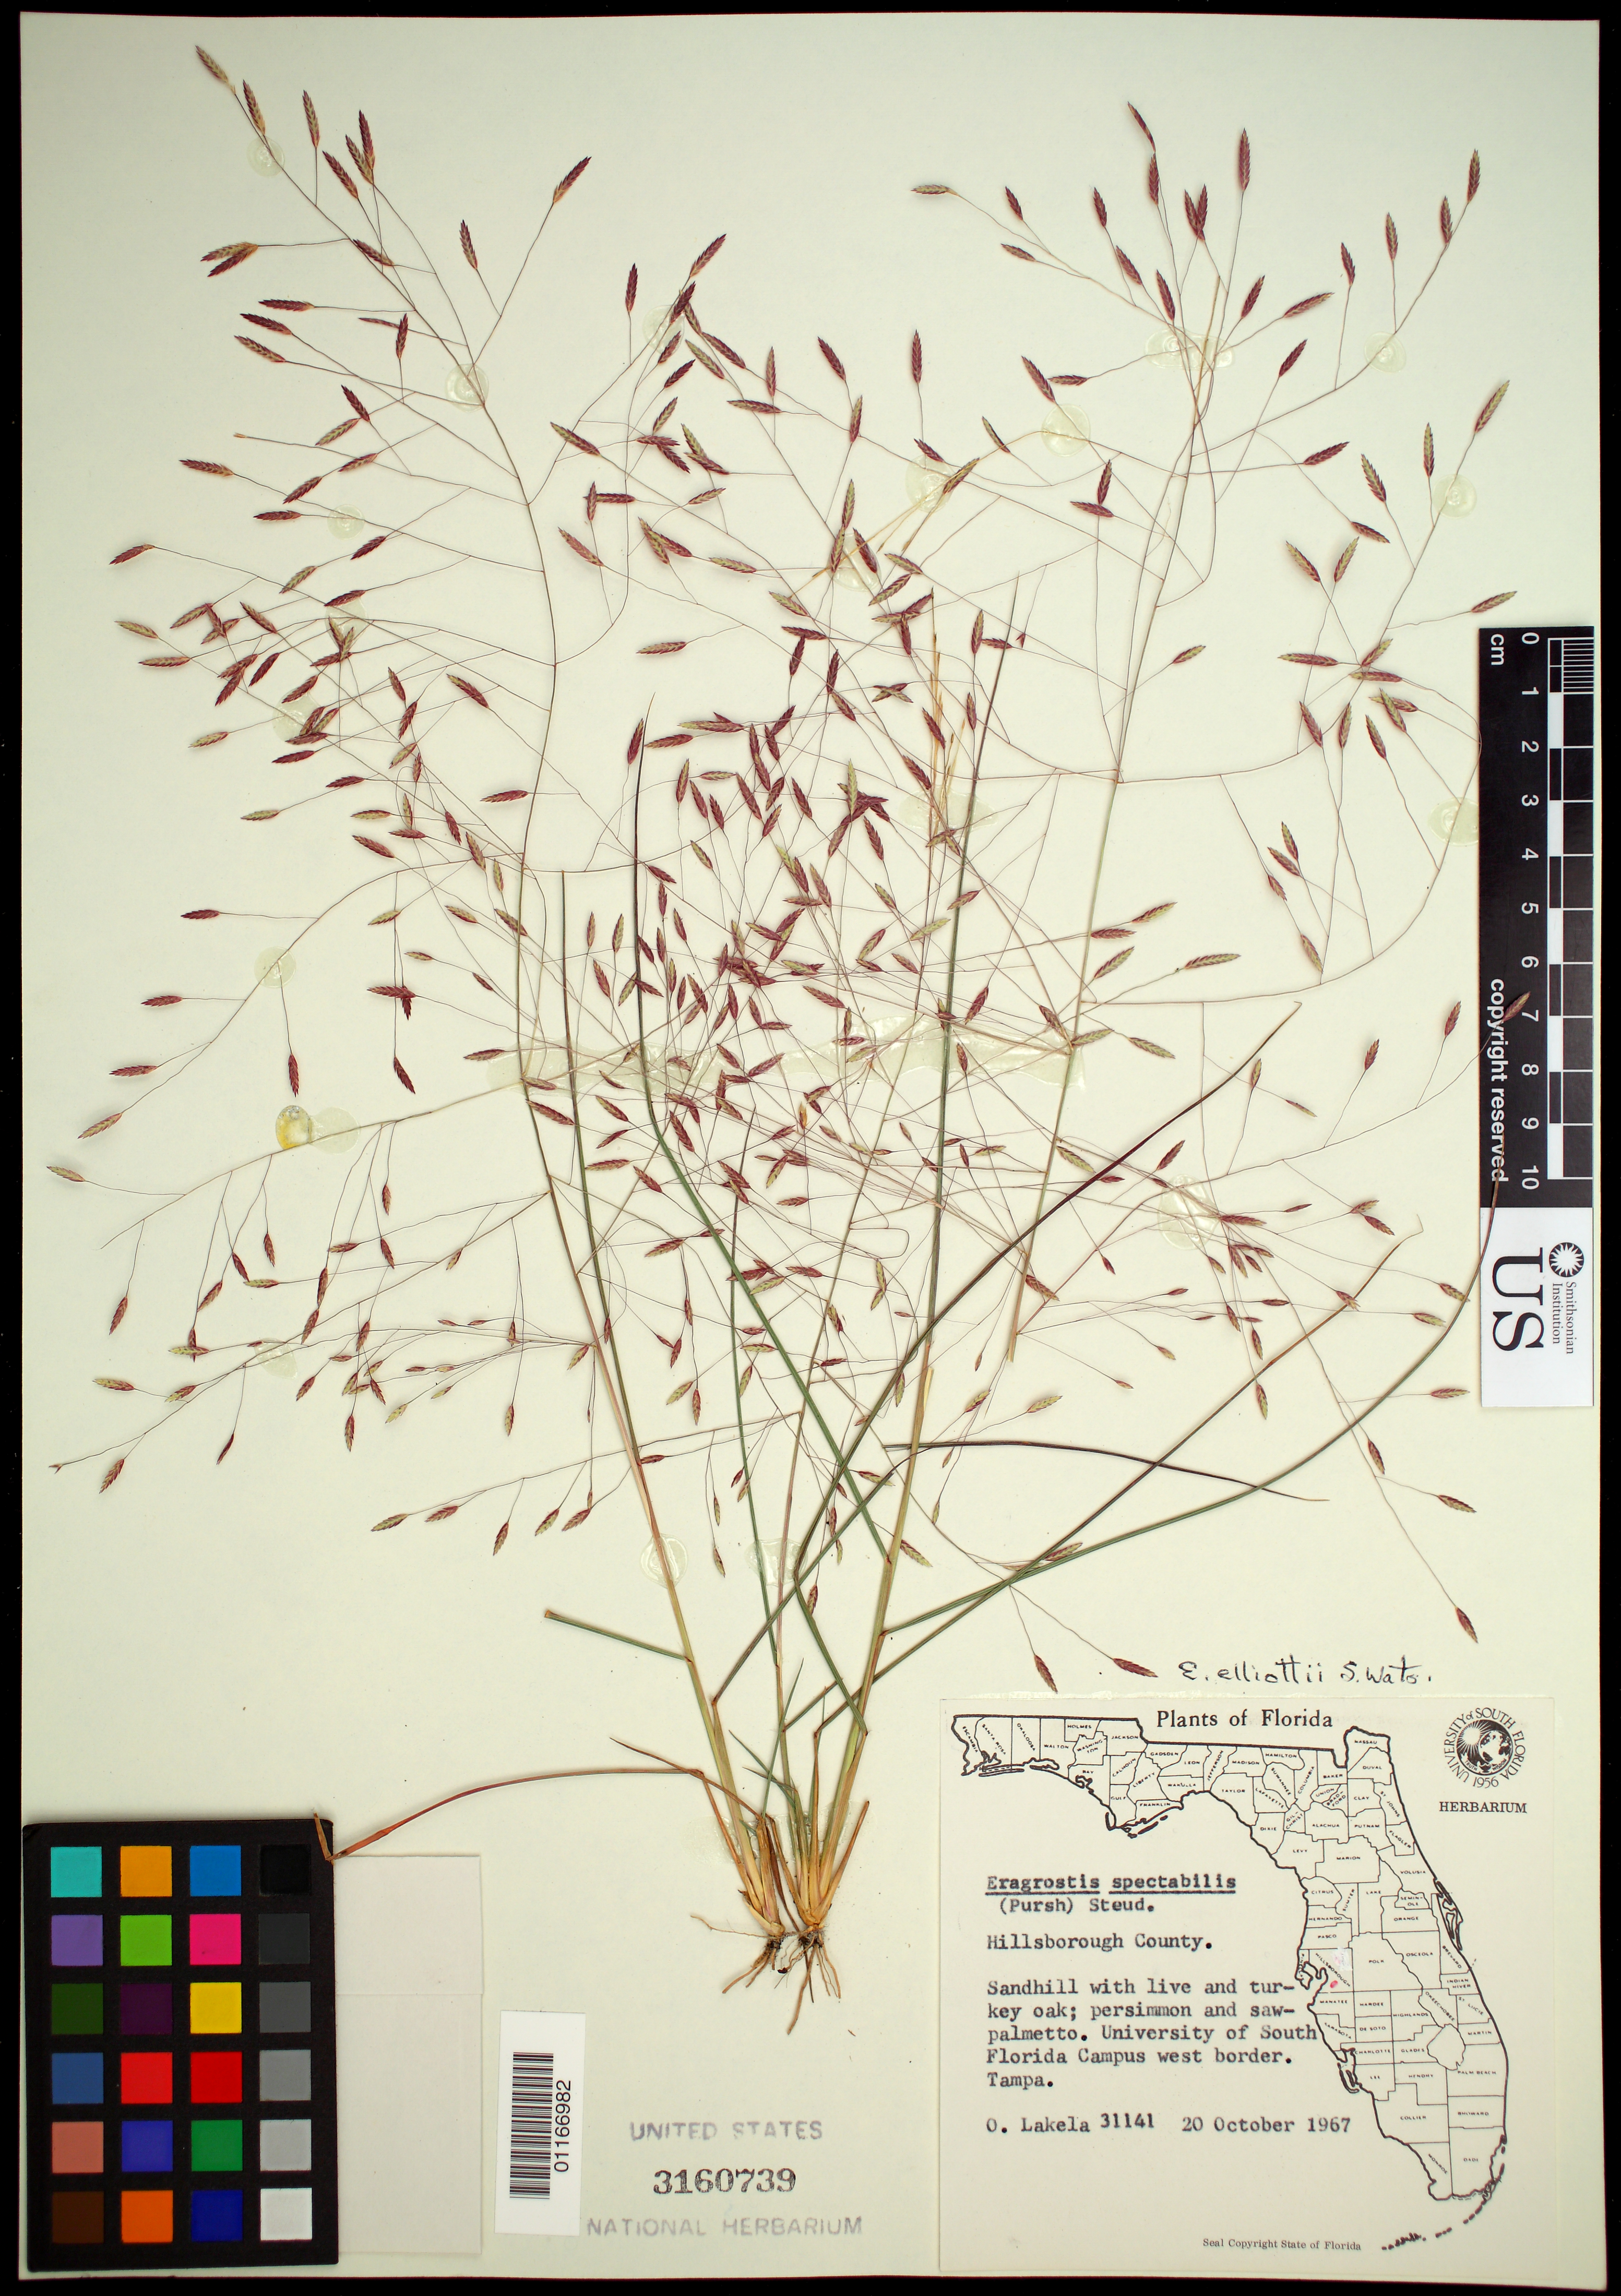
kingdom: Plantae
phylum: Tracheophyta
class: Liliopsida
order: Poales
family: Poaceae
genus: Eragrostis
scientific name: Eragrostis elliottii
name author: S. Watson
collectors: O. Lakela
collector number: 31141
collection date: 1967-10-20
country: United States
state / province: Florida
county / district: Hillsborough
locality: Tampa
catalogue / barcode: US 3160739